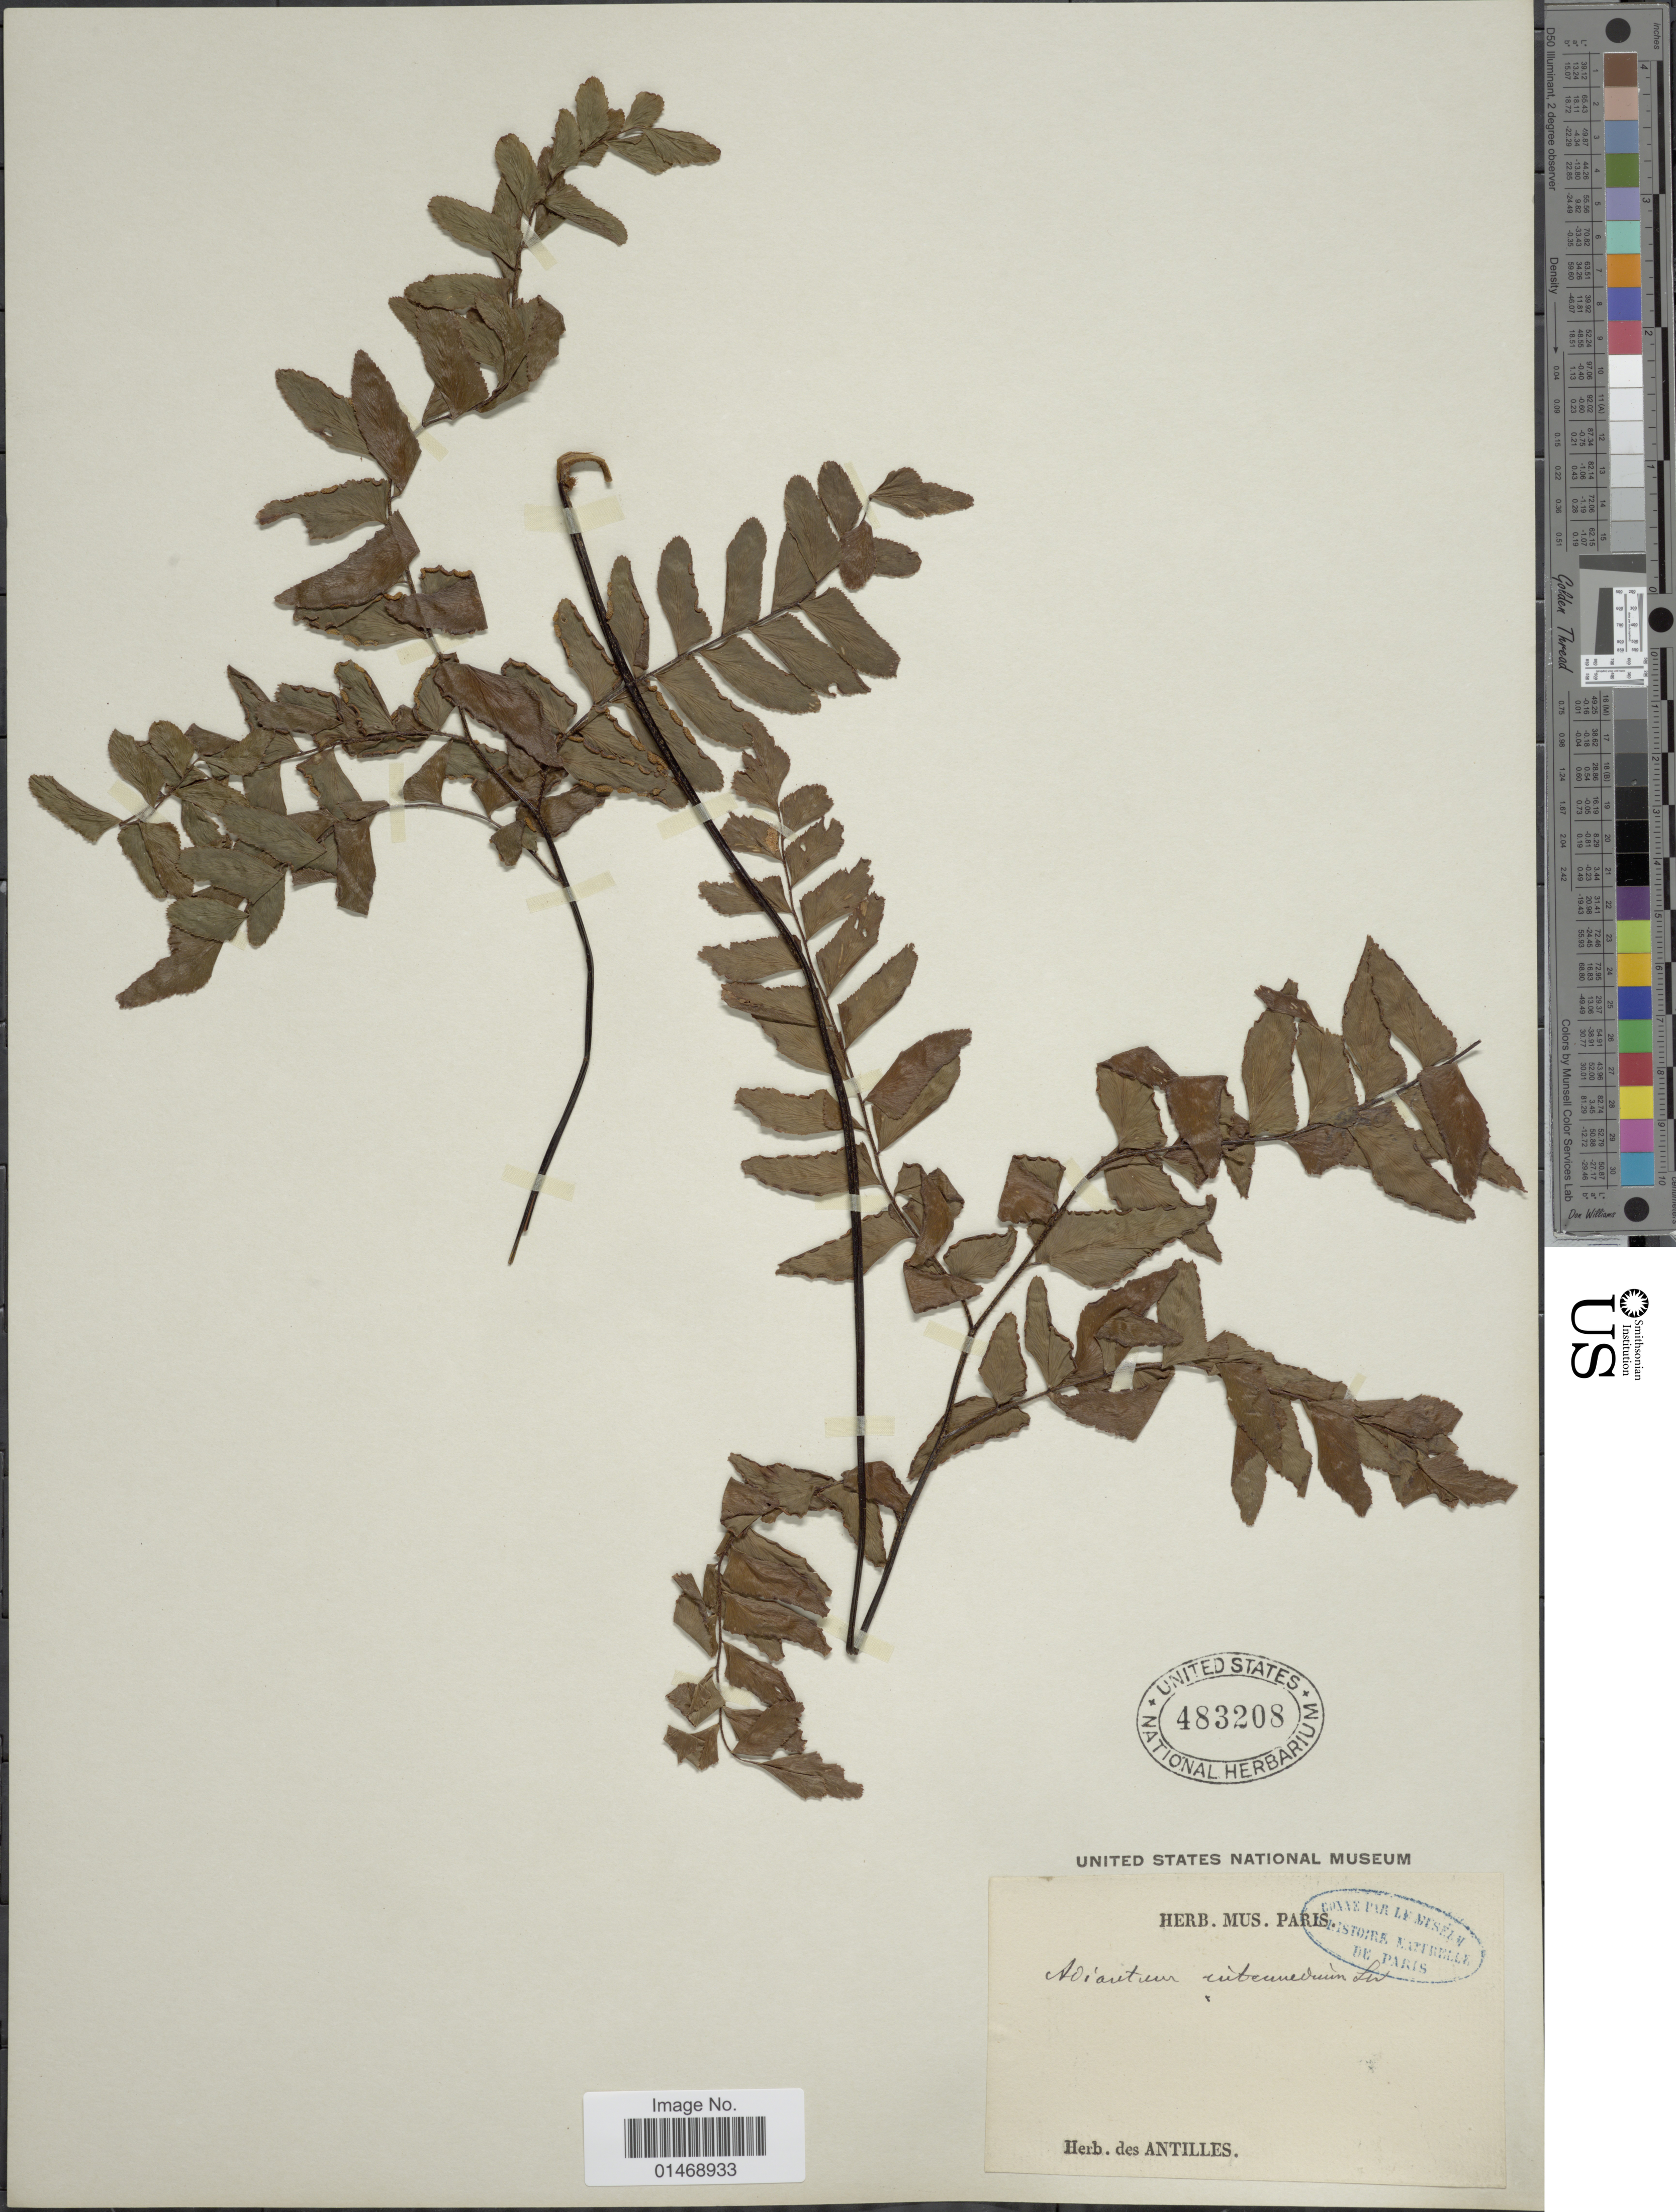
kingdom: Plantae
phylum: Tracheophyta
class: Polypodiopsida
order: Polypodiales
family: Pteridaceae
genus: Adiantum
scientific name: Adiantum latifolium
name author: Lam.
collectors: ex herb. Mus. Paris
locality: Des Antilles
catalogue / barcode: US 483208